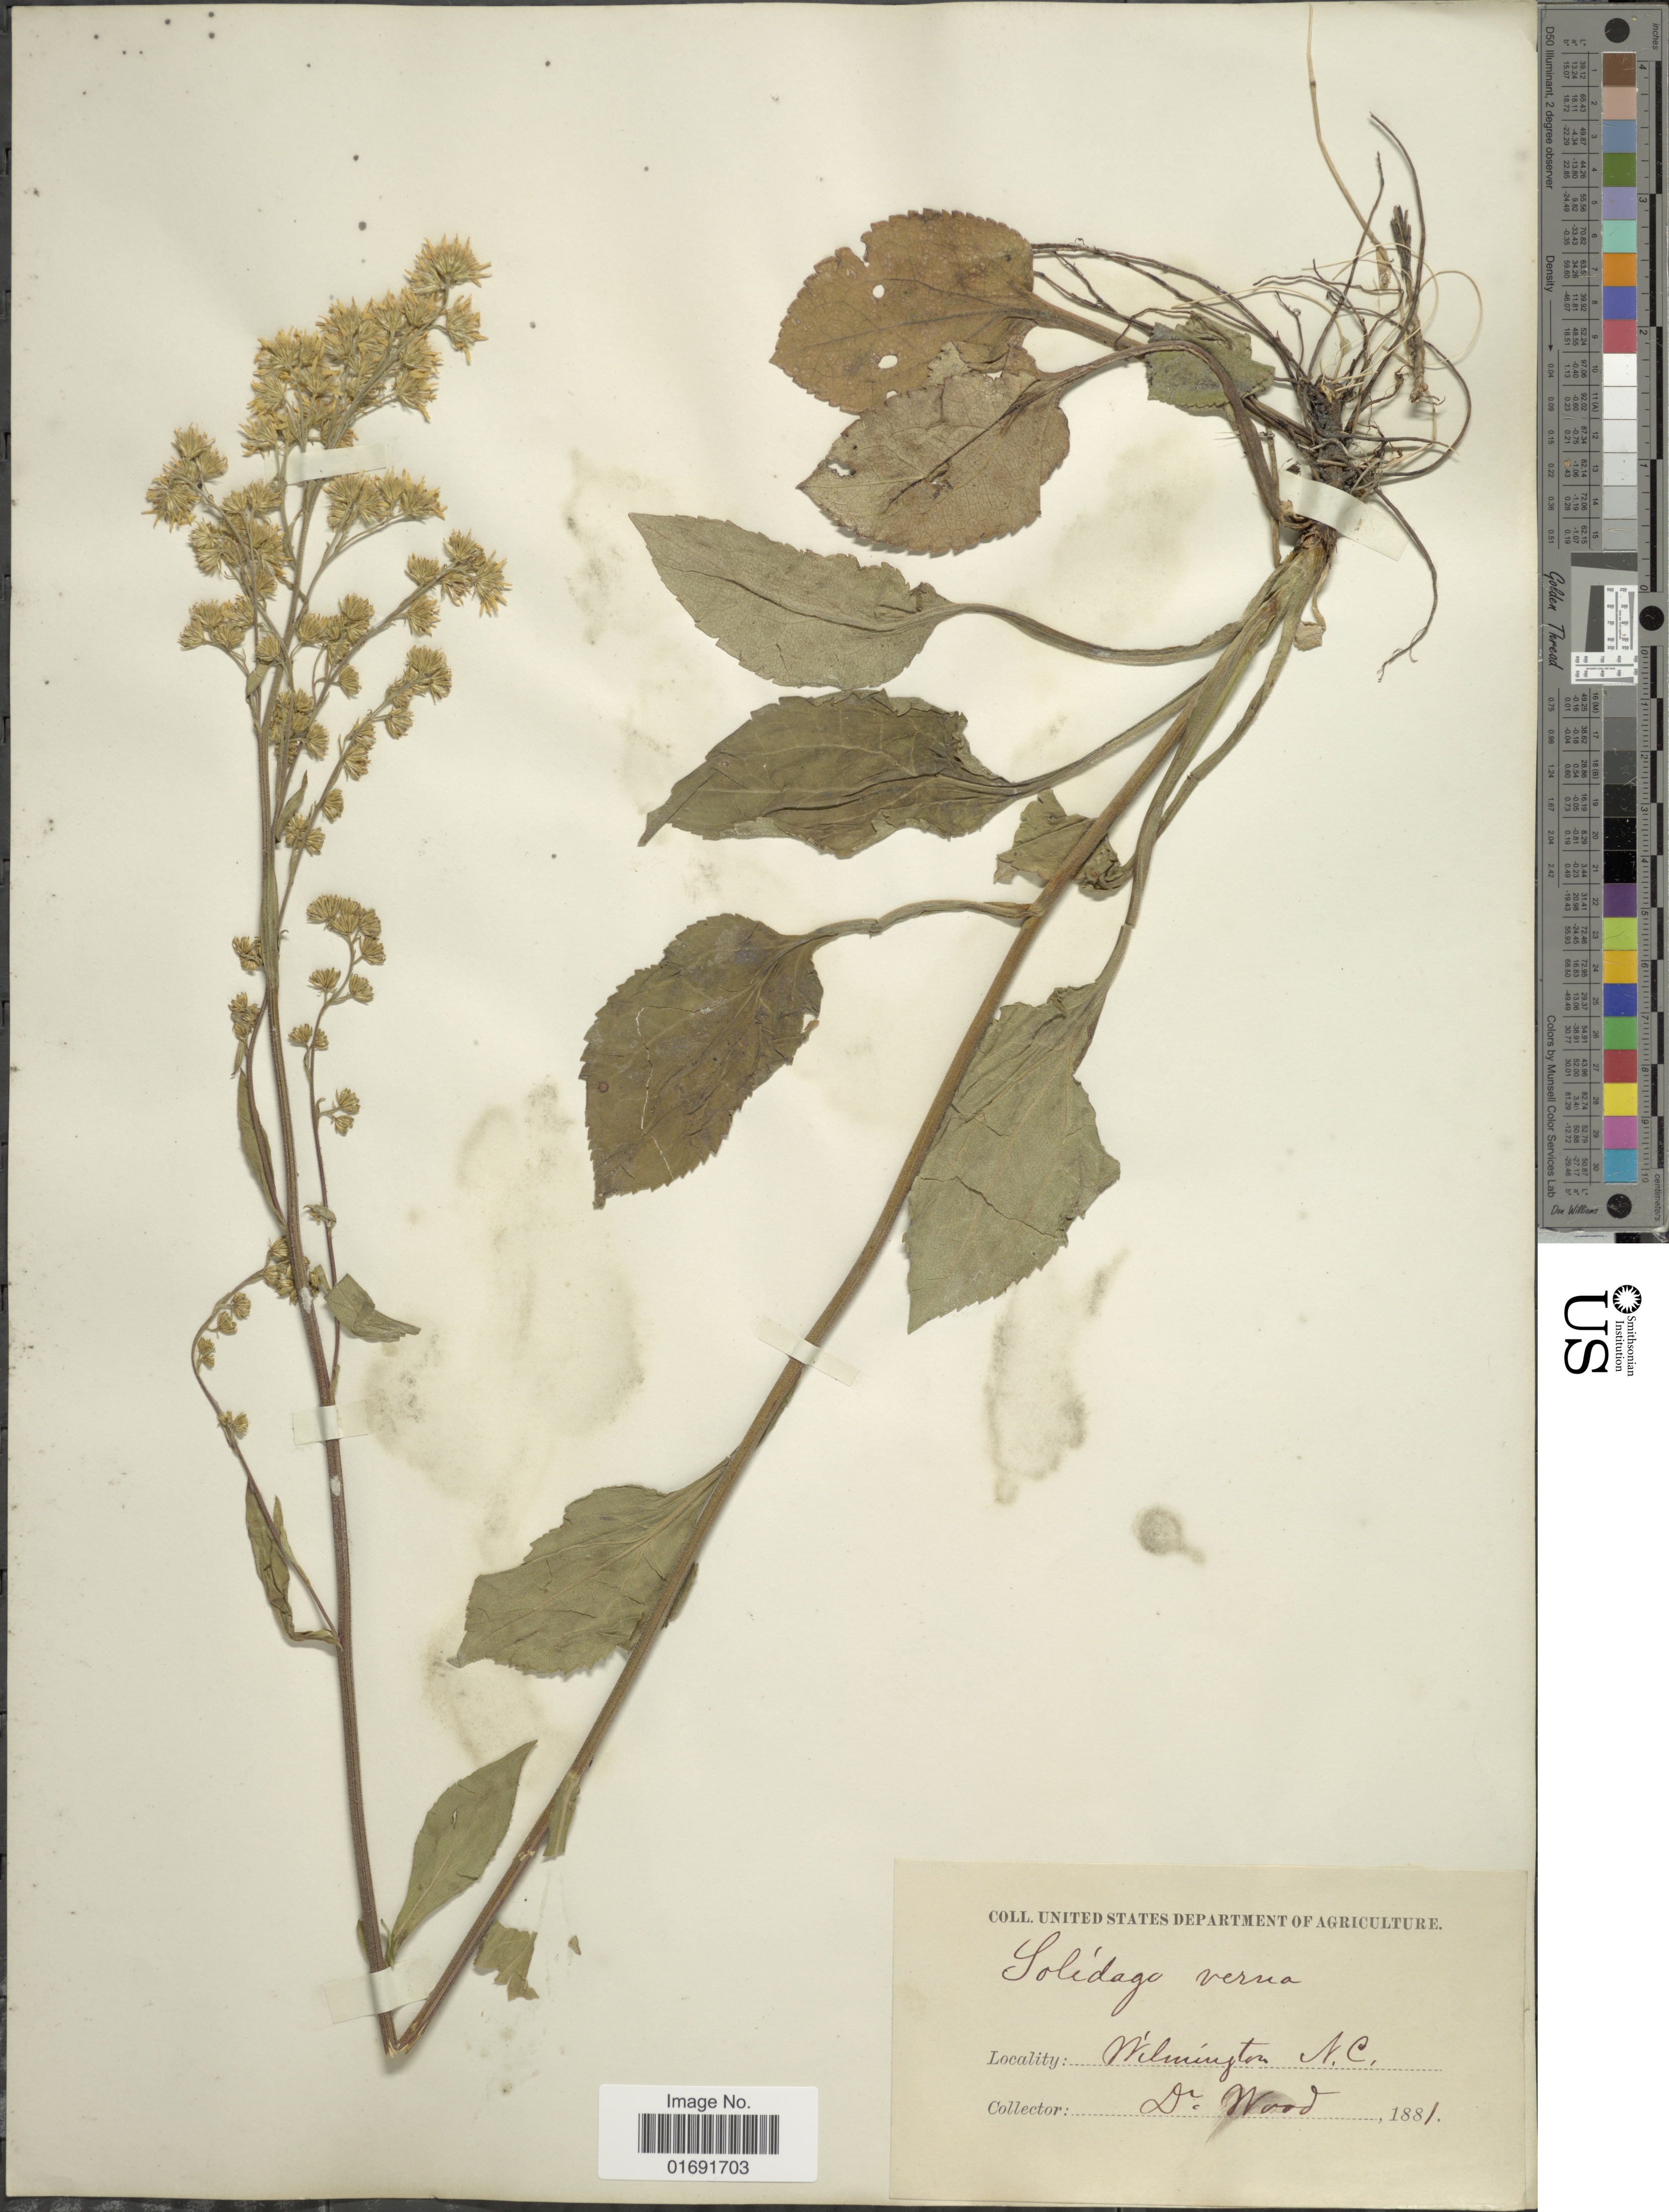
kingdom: Plantae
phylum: Tracheophyta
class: Magnoliopsida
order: Asterales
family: Asteraceae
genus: Solidago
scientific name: Solidago verna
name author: M.A. Curtis ex Torr. & A. Gray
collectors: Wood.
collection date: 1881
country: United States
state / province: North Carolina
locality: Wilmington, N. C.